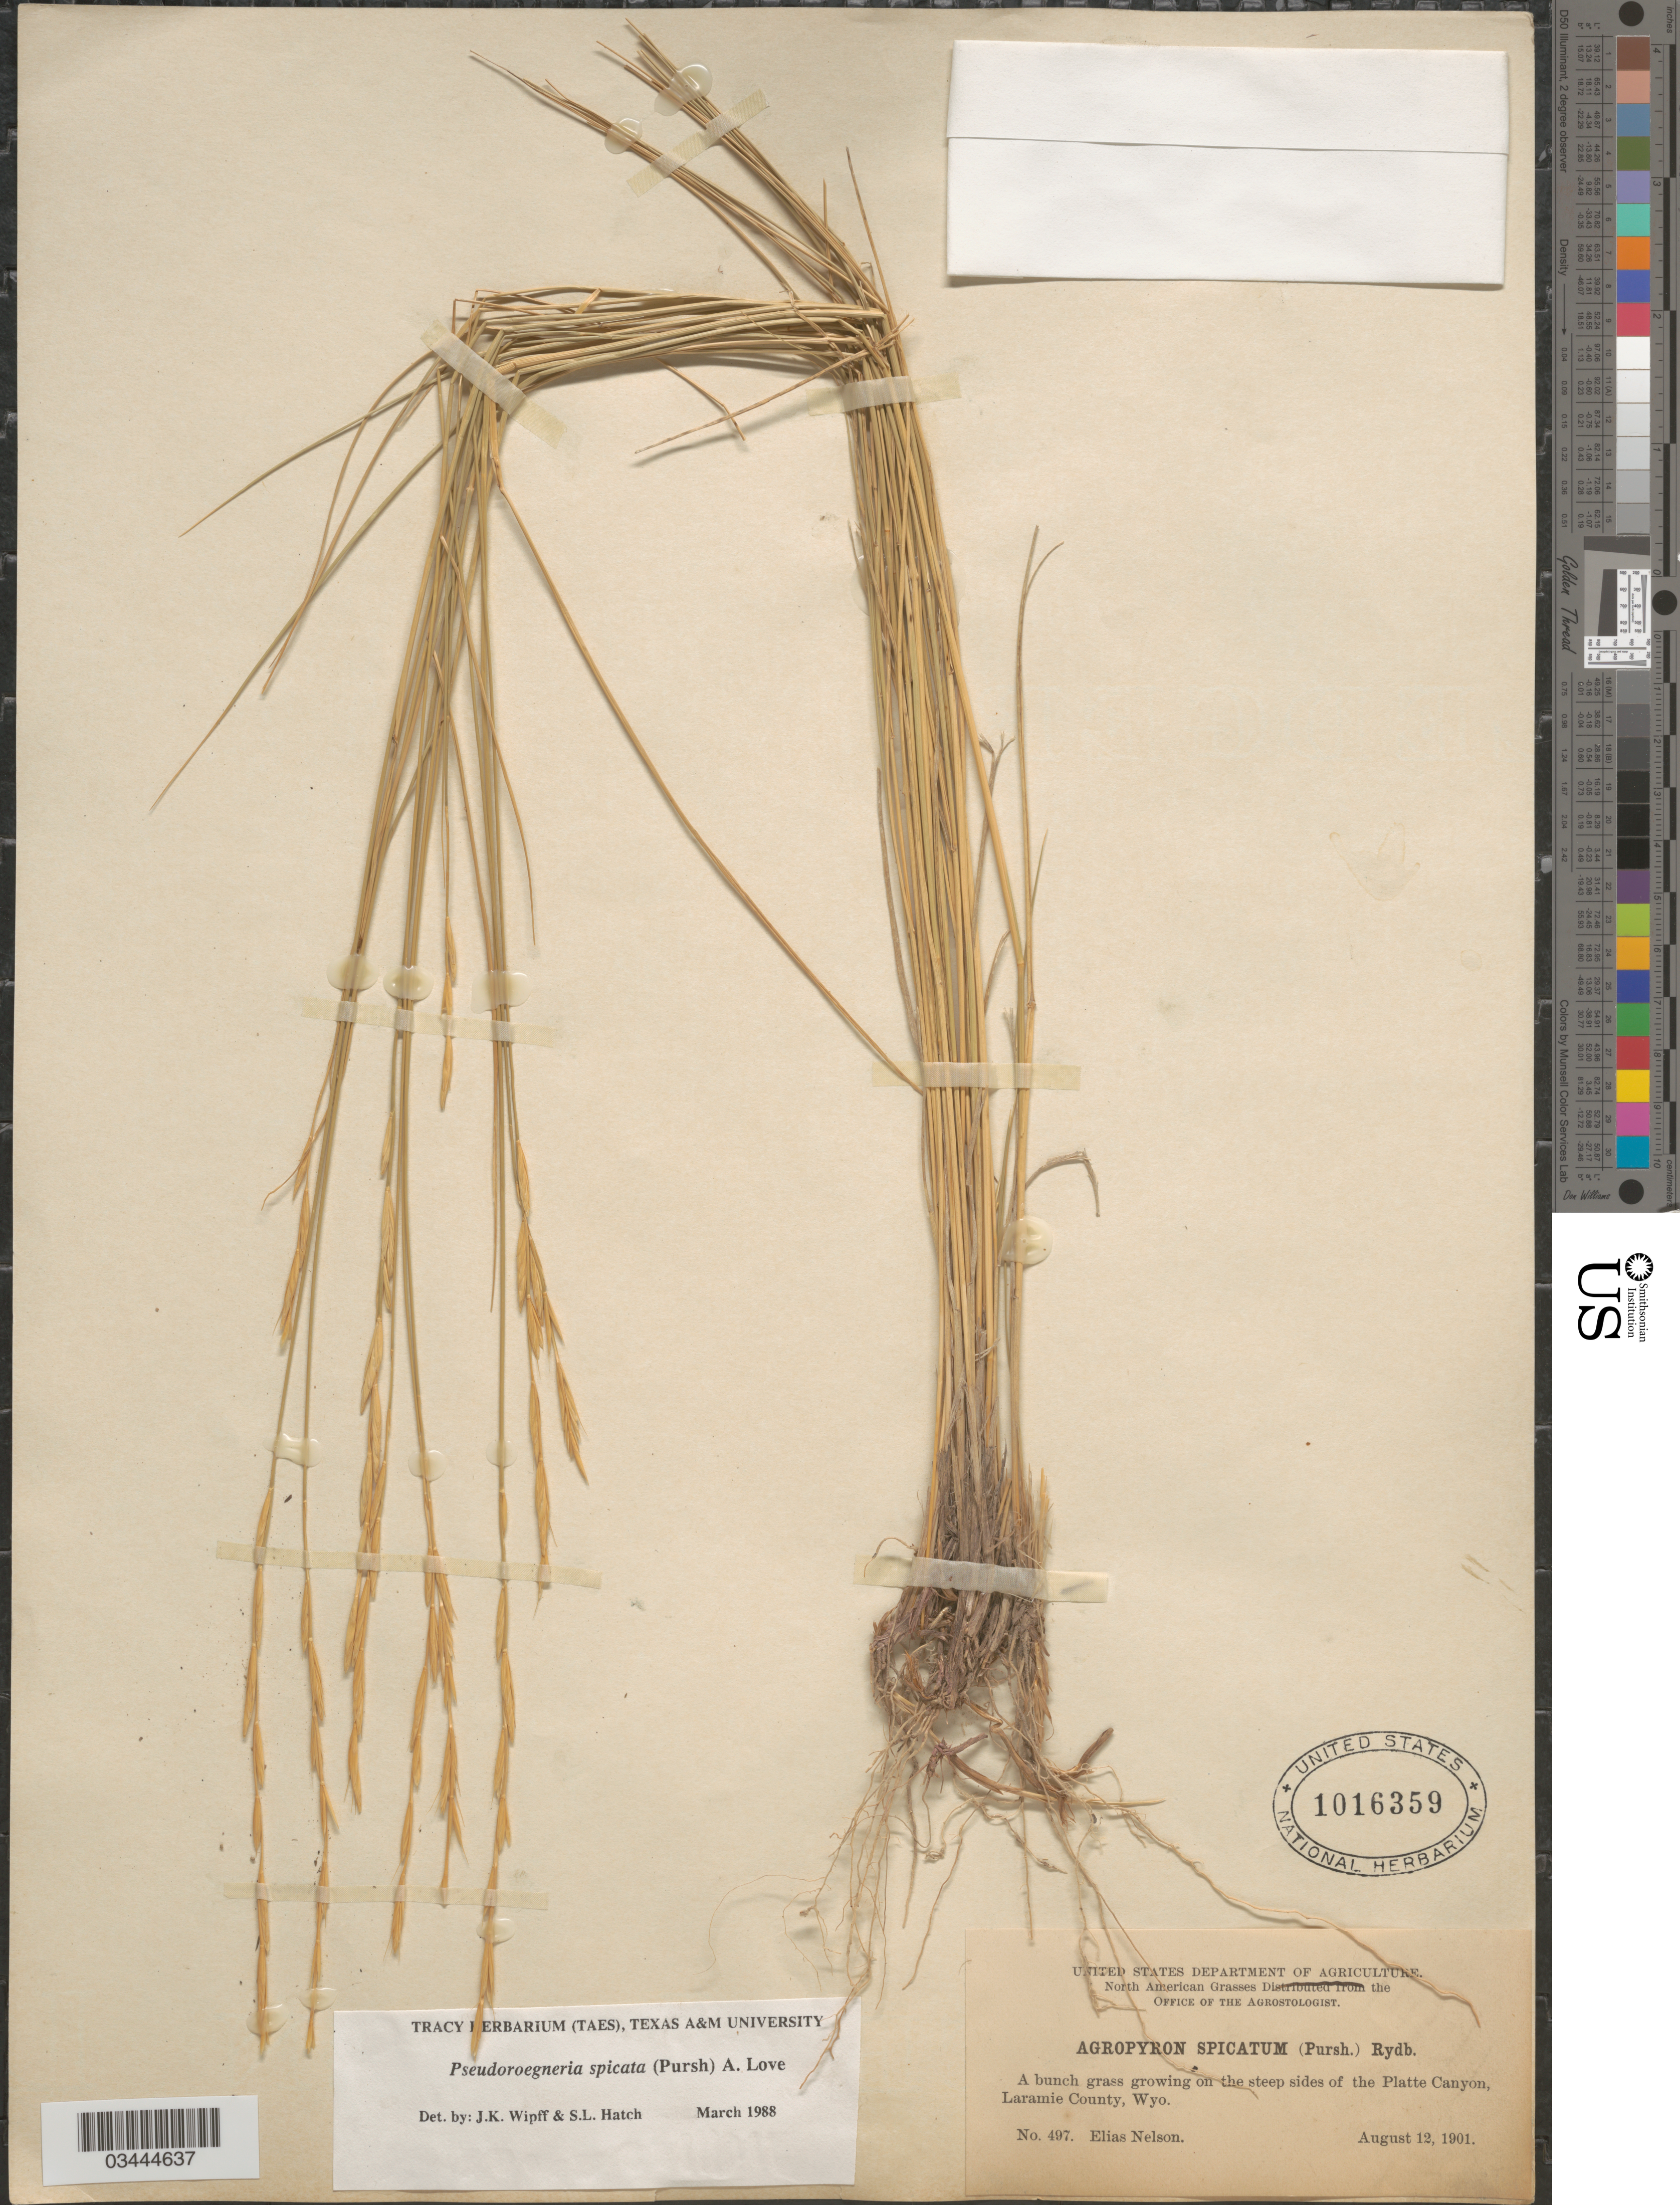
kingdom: Plantae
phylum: Tracheophyta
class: Liliopsida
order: Poales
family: Poaceae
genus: Pseudoroegneria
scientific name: Pseudoroegneria spicata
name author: (Pursh) Á. Löve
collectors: E. Nelson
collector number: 497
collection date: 1901-08-12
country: United States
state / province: Wyoming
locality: On the steep sides of the Platte Canyon, Laramie County.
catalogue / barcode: US 1016359